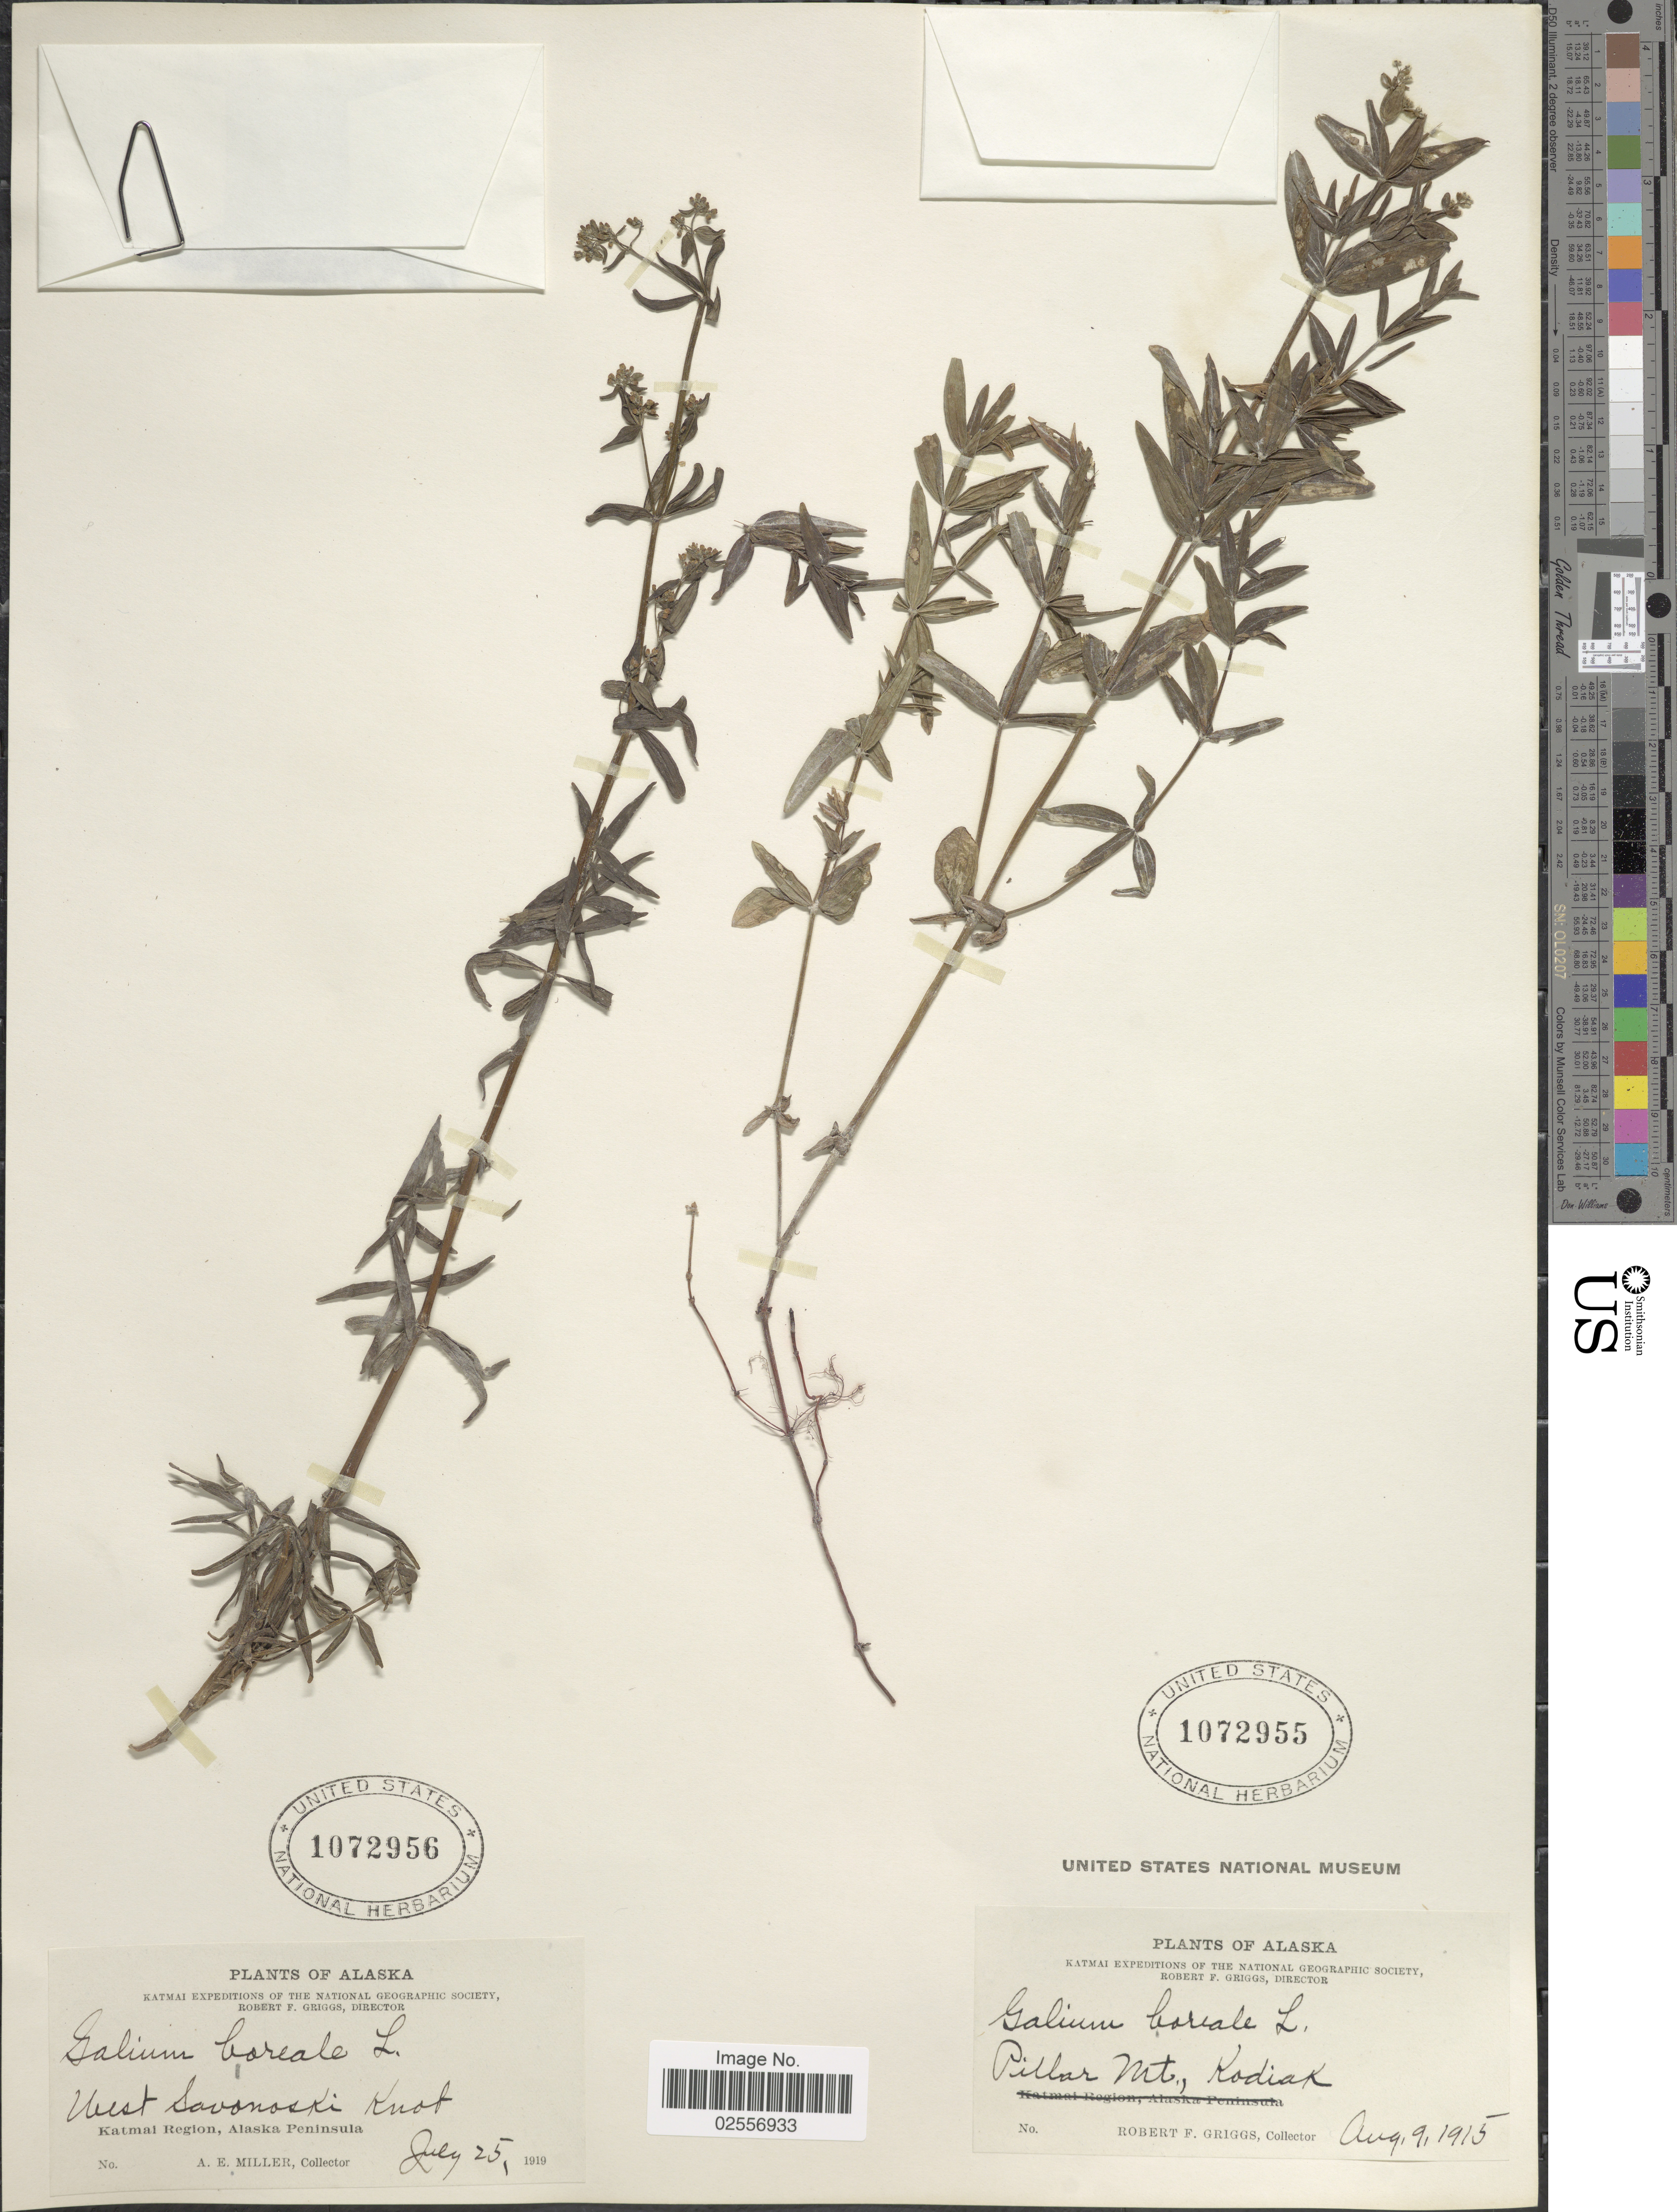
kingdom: Plantae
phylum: Tracheophyta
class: Magnoliopsida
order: Gentianales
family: Rubiaceae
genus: Galium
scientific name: Galium boreale L.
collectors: R. F. Griggs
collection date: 1915-08-09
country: United States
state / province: Alaska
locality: Pillar Mt, Kodiak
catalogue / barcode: US 1072955-2